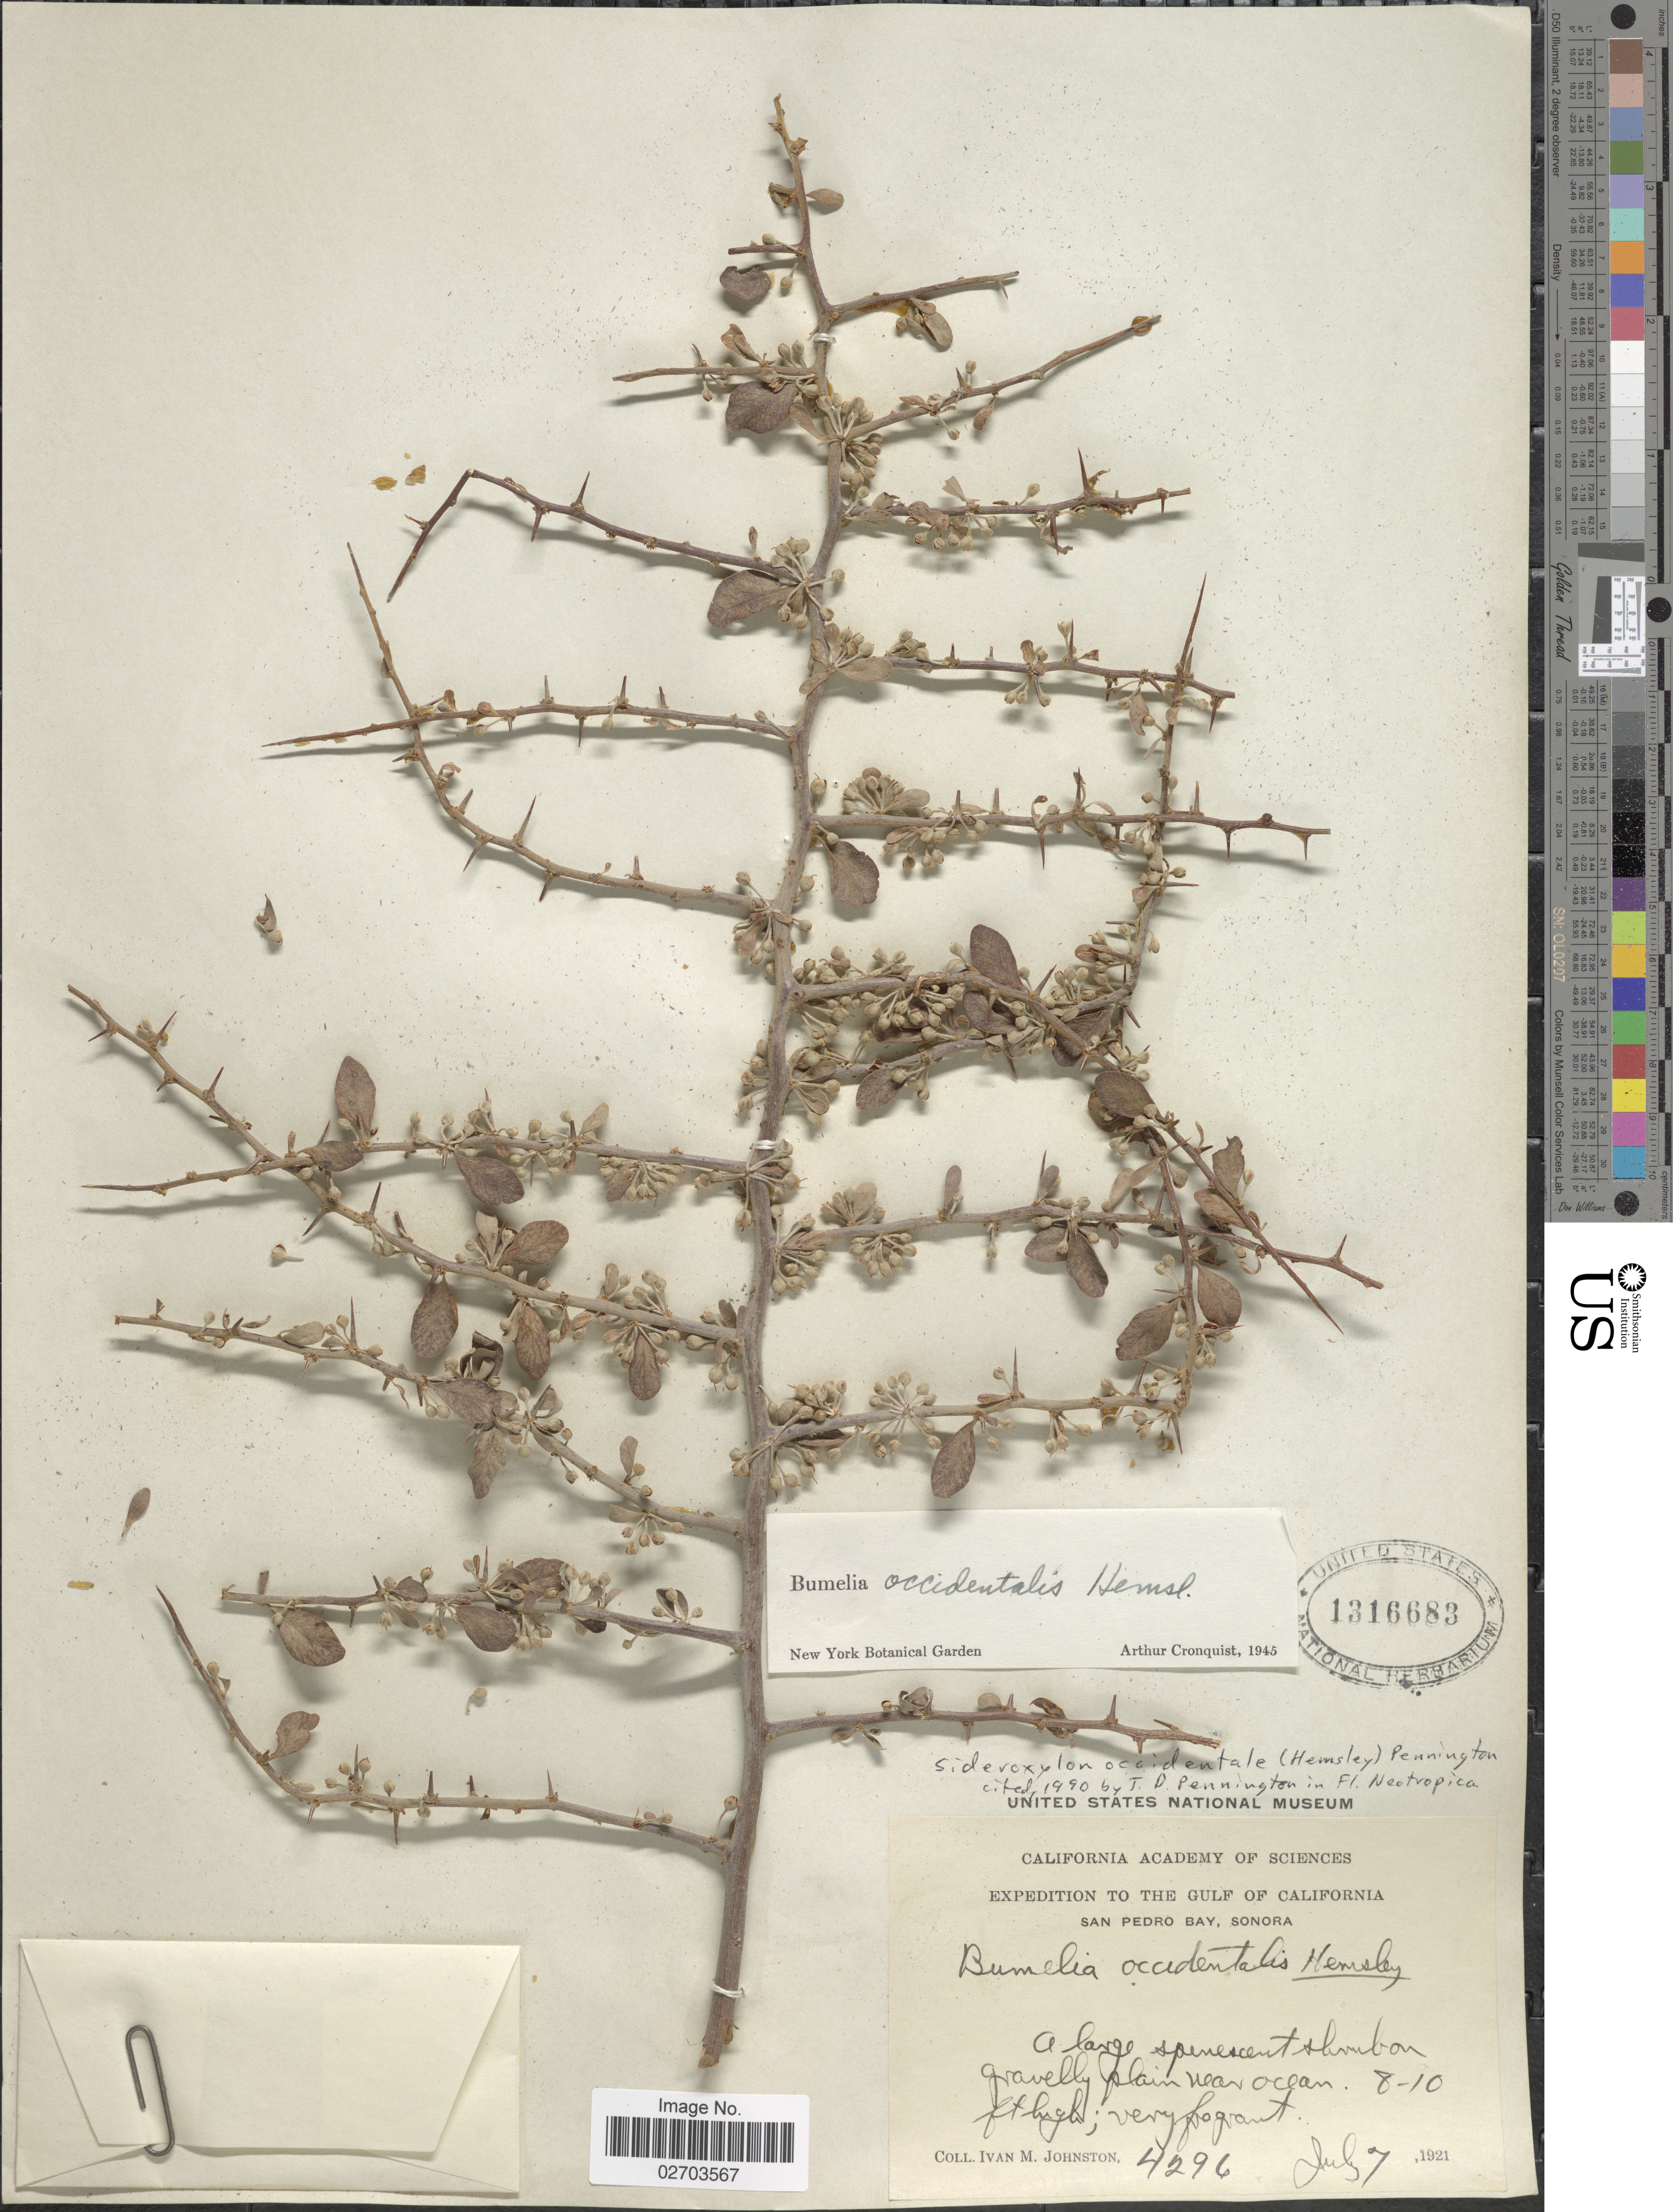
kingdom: Plantae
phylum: Tracheophyta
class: Magnoliopsida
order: Ericales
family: Sapotaceae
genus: Sideroxylon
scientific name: Sideroxylon occidentale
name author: (Hemsl.) T.D. Penn.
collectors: I.M. Johnston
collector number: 4296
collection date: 1921-07-07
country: Mexico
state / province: Sonora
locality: The Gulf of California, San Pedro Bay, gravelly plain near ocean.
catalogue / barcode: US 1316683